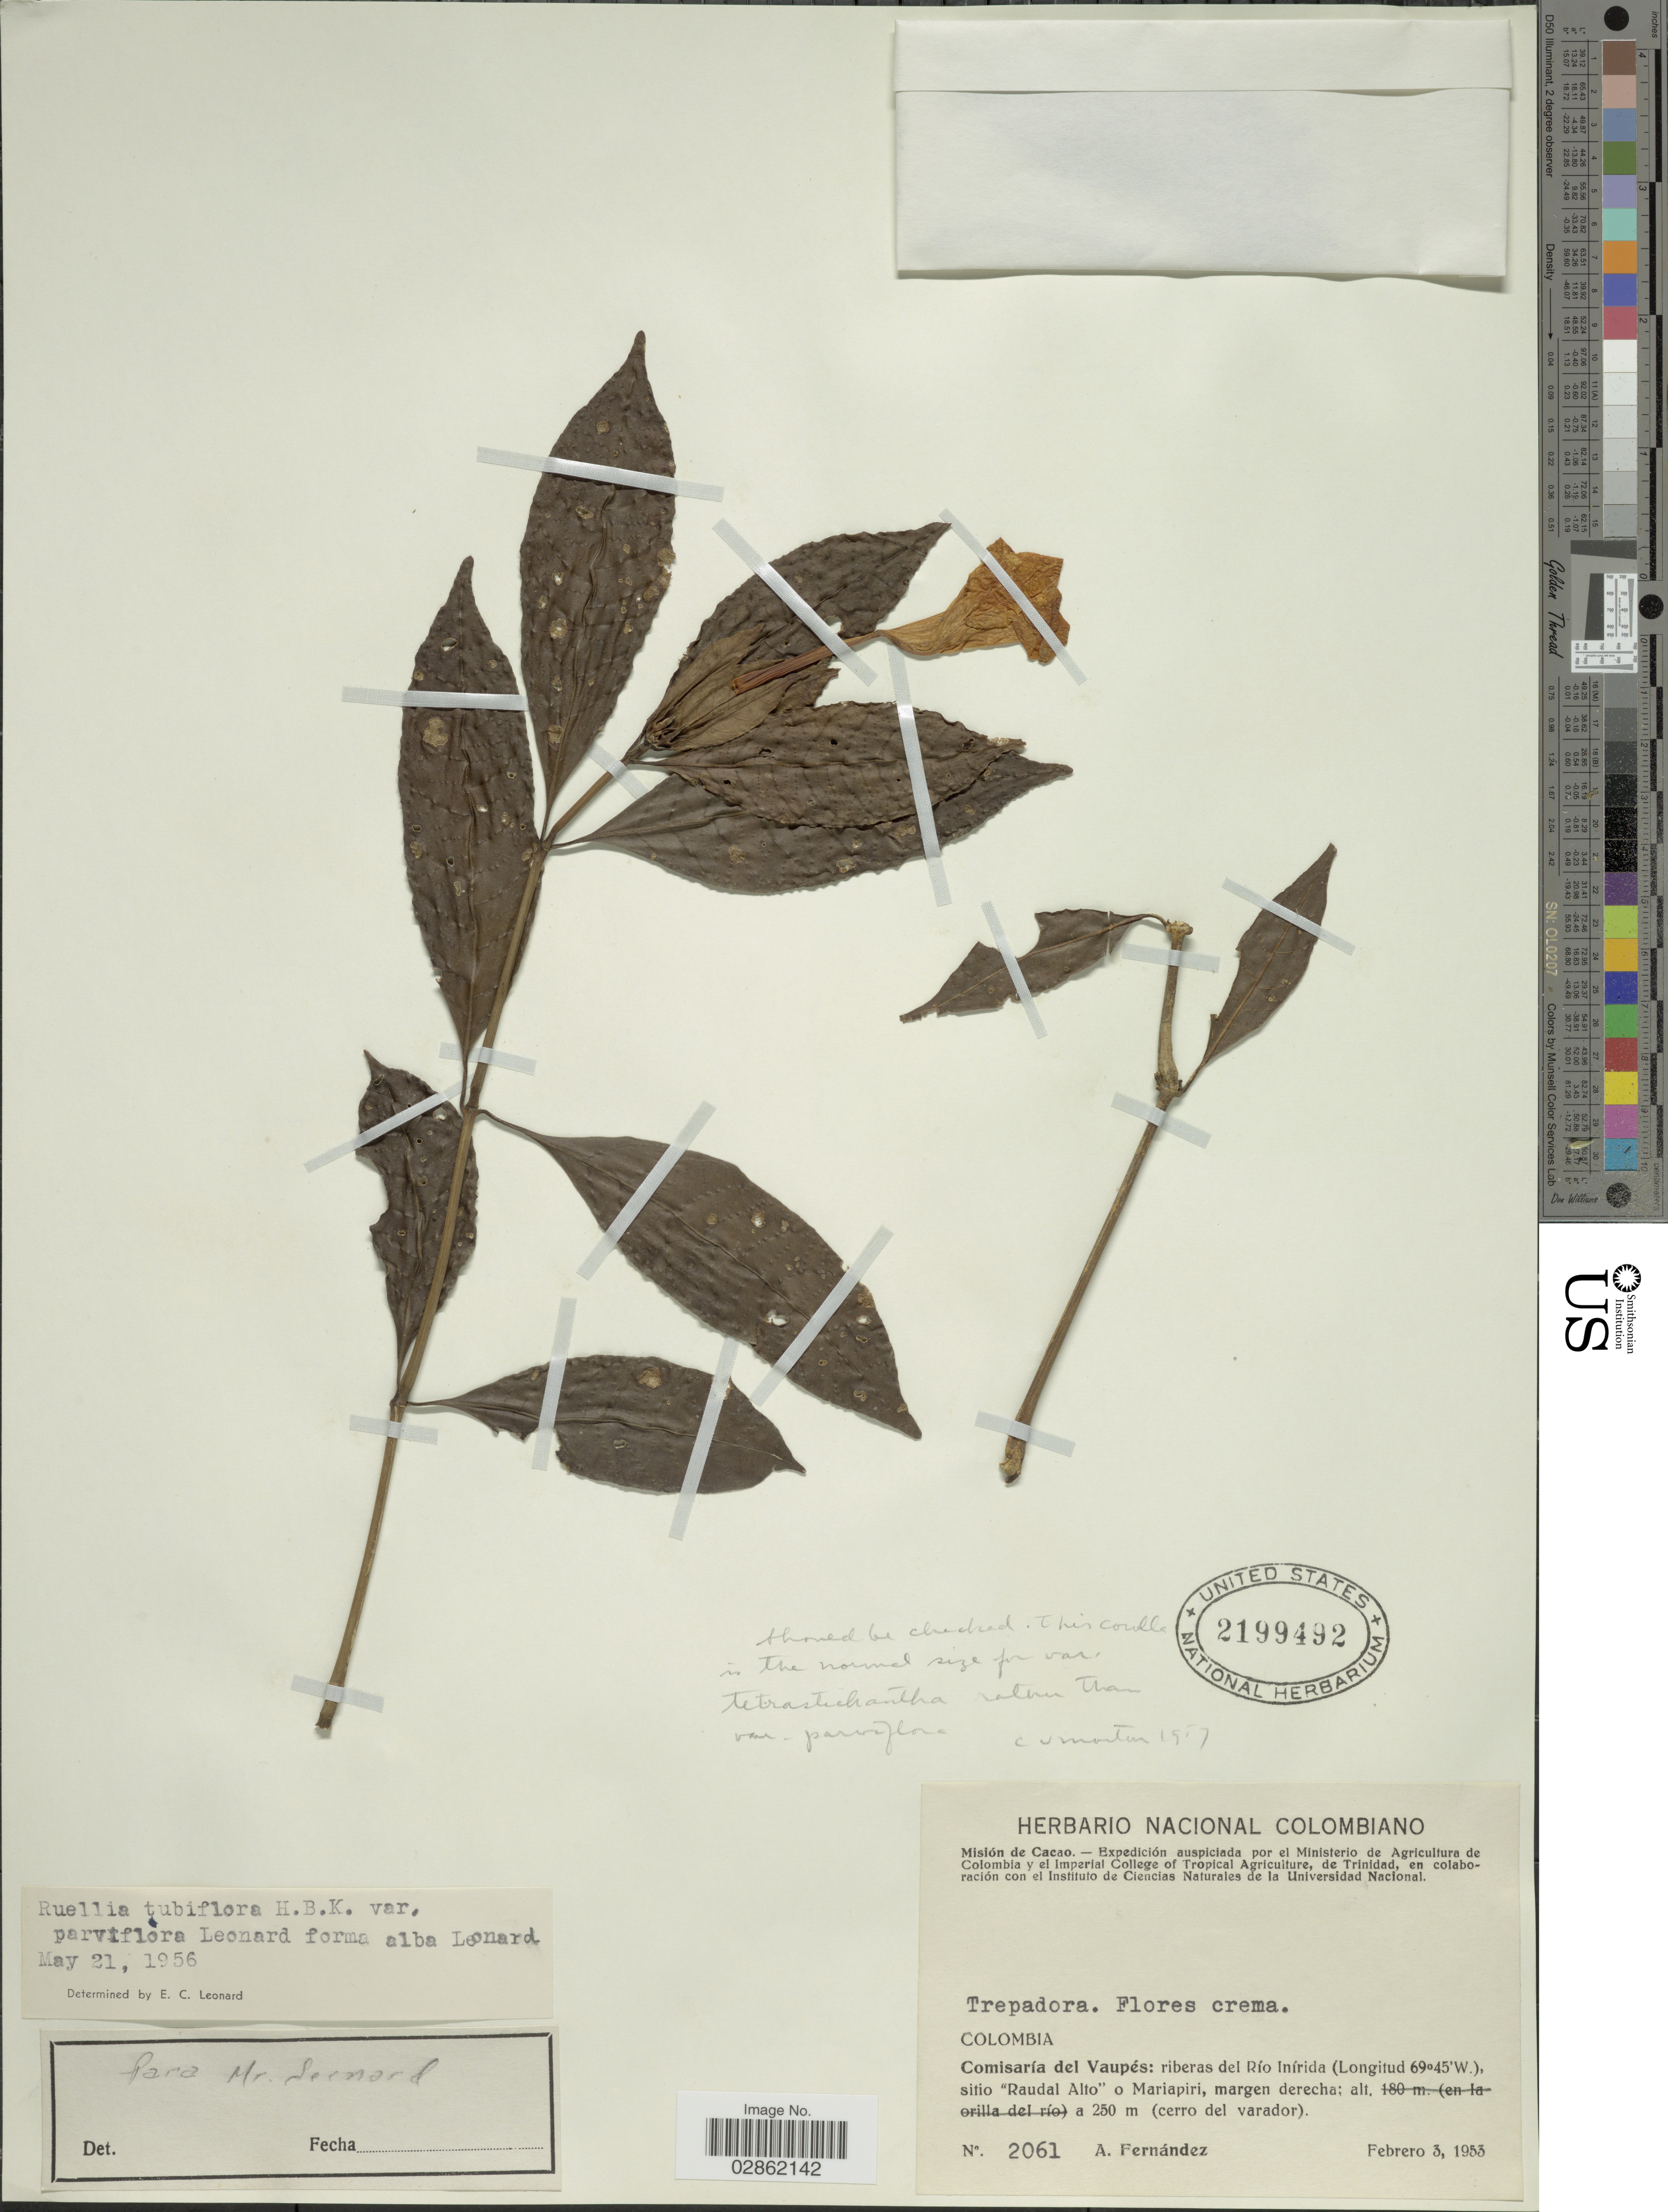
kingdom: Plantae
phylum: Tracheophyta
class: Magnoliopsida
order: Lamiales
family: Acanthaceae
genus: Ruellia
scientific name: Ruellia sprucei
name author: Lindau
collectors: A. Fernández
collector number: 2061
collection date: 1953-02-03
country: Colombia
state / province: Vaupés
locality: Comisaría del Vaupés, riberas del Río Inírida, sitio "Raudal Alto" o Mariapiri, margen derecha.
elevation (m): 250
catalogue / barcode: US 2199492